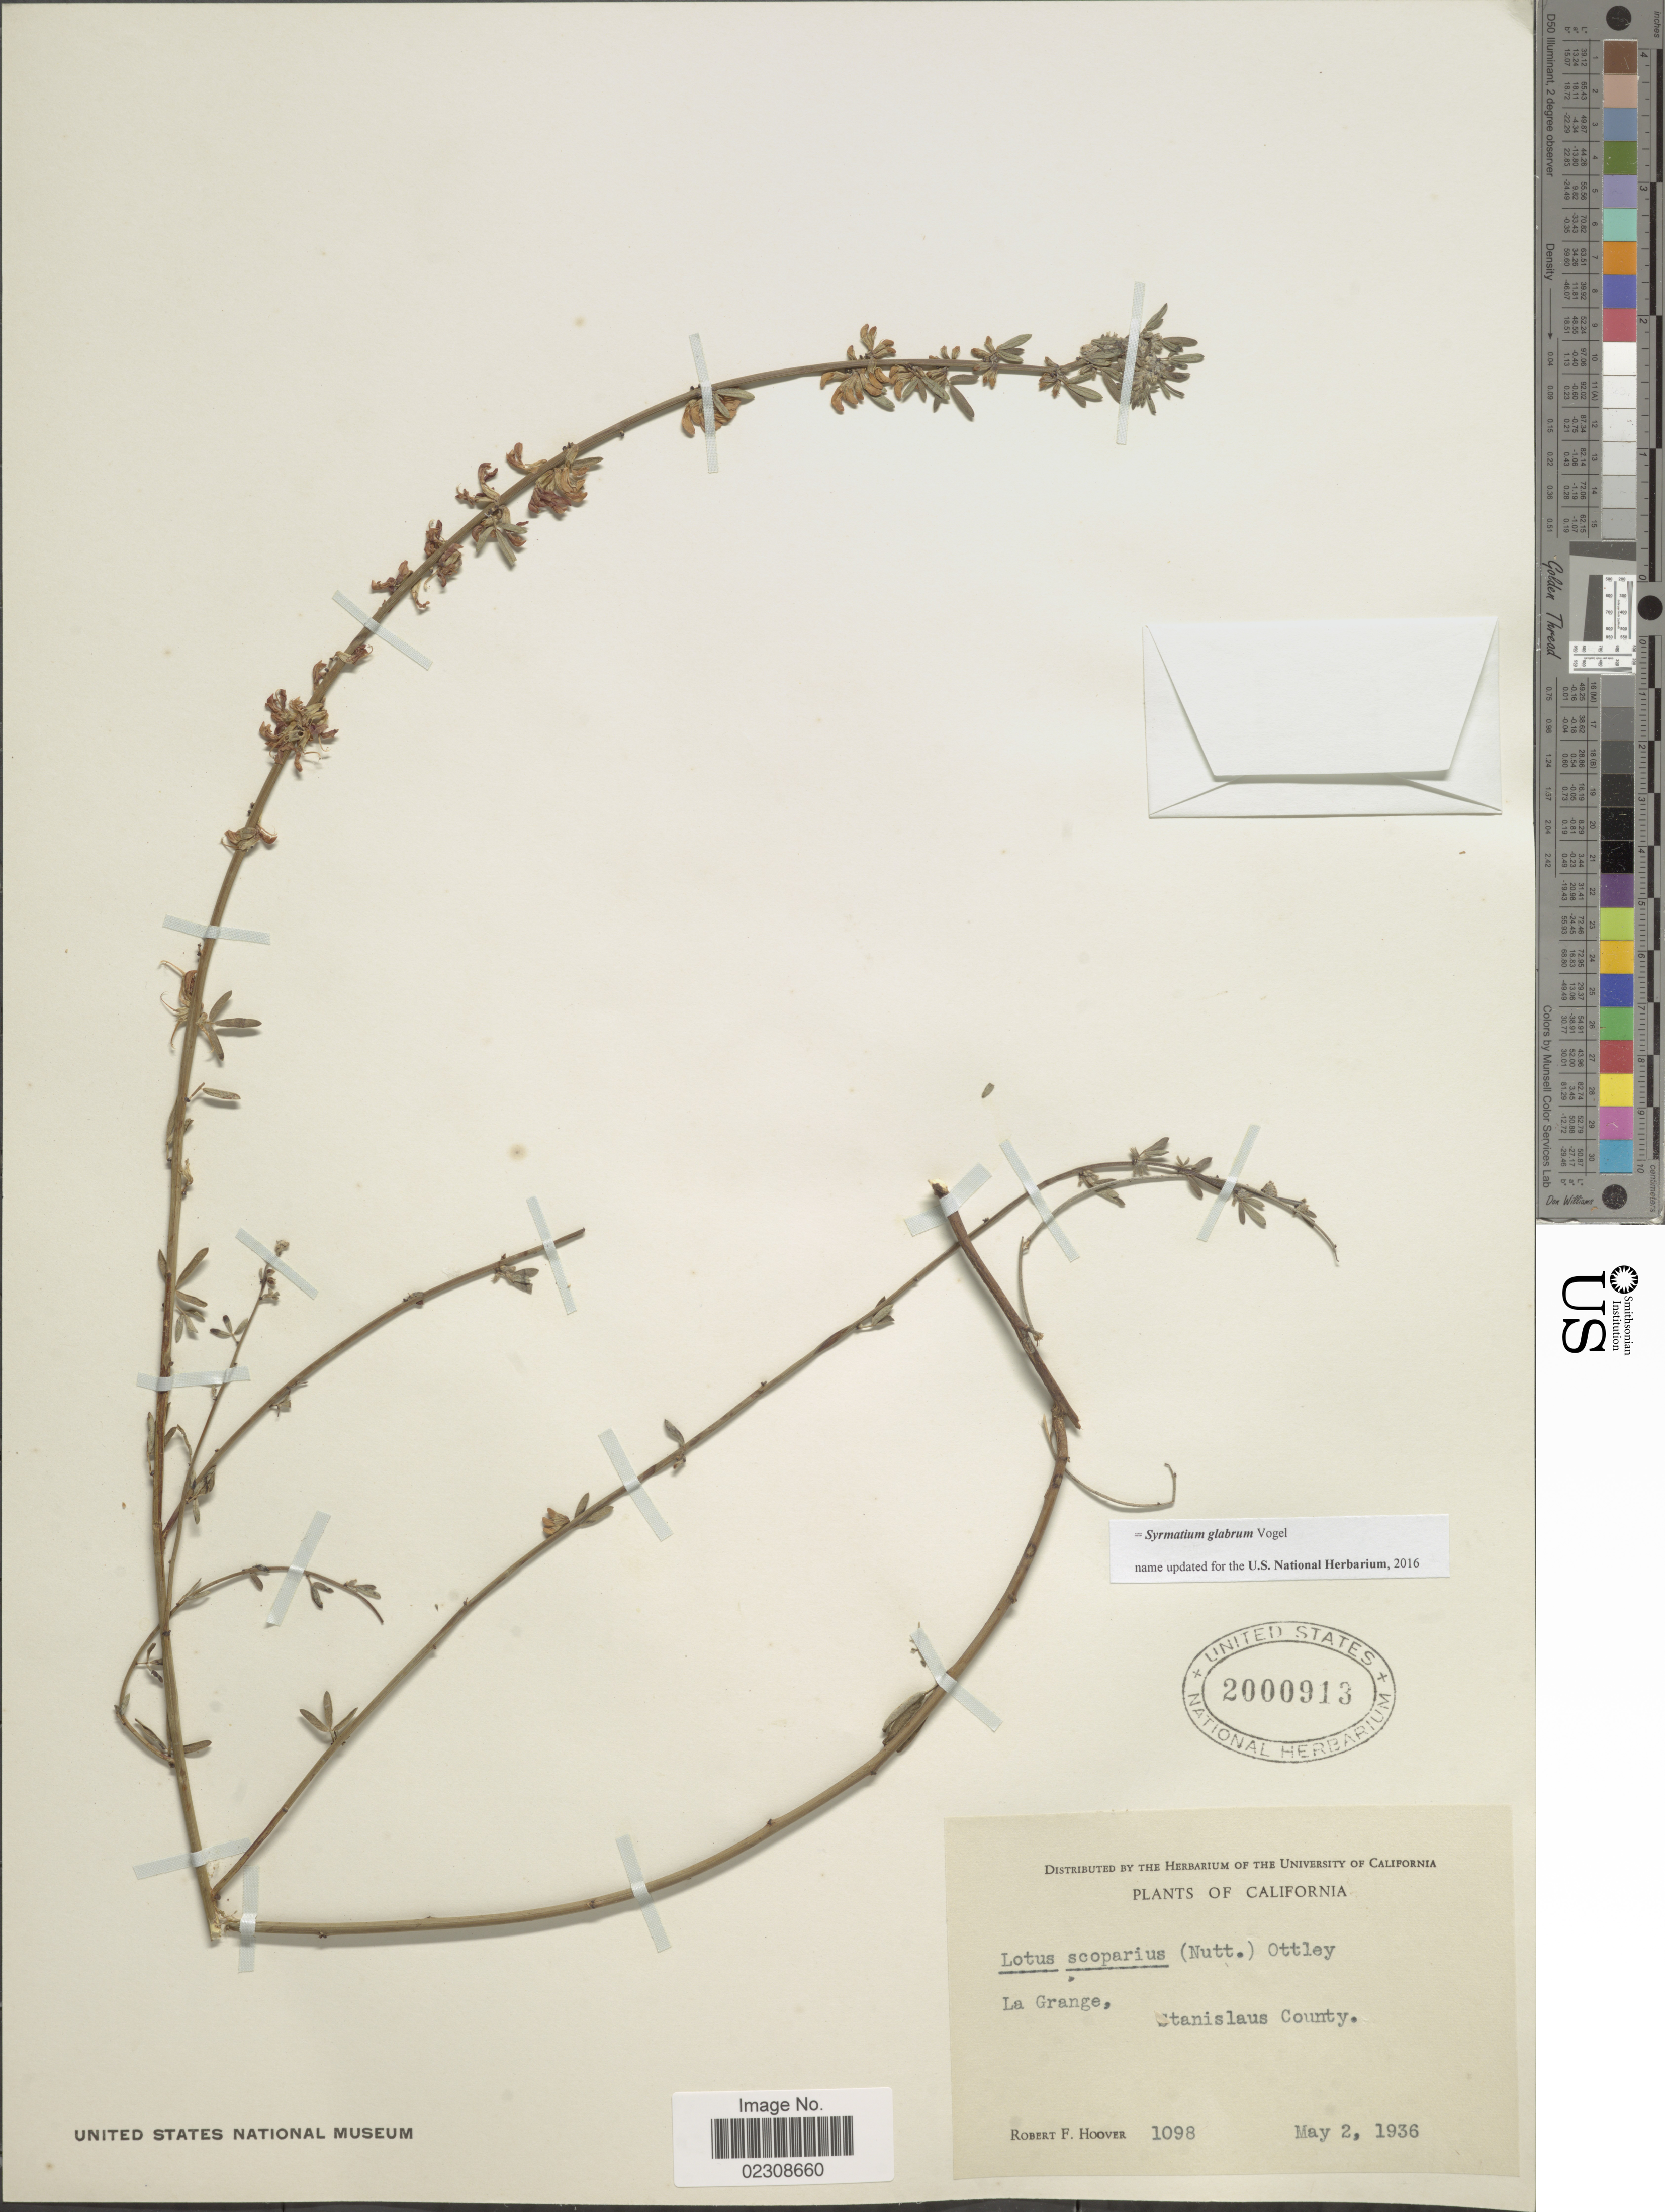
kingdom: Plantae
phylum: Tracheophyta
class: Magnoliopsida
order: Fabales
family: Fabaceae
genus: Syrmatium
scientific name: Syrmatium glabrum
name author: Vogel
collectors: R. F. Hoover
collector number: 1098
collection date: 1936-05-02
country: United States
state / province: California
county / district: Stanislaus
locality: La Grange, Stanislaus County.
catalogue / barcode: US 2000913